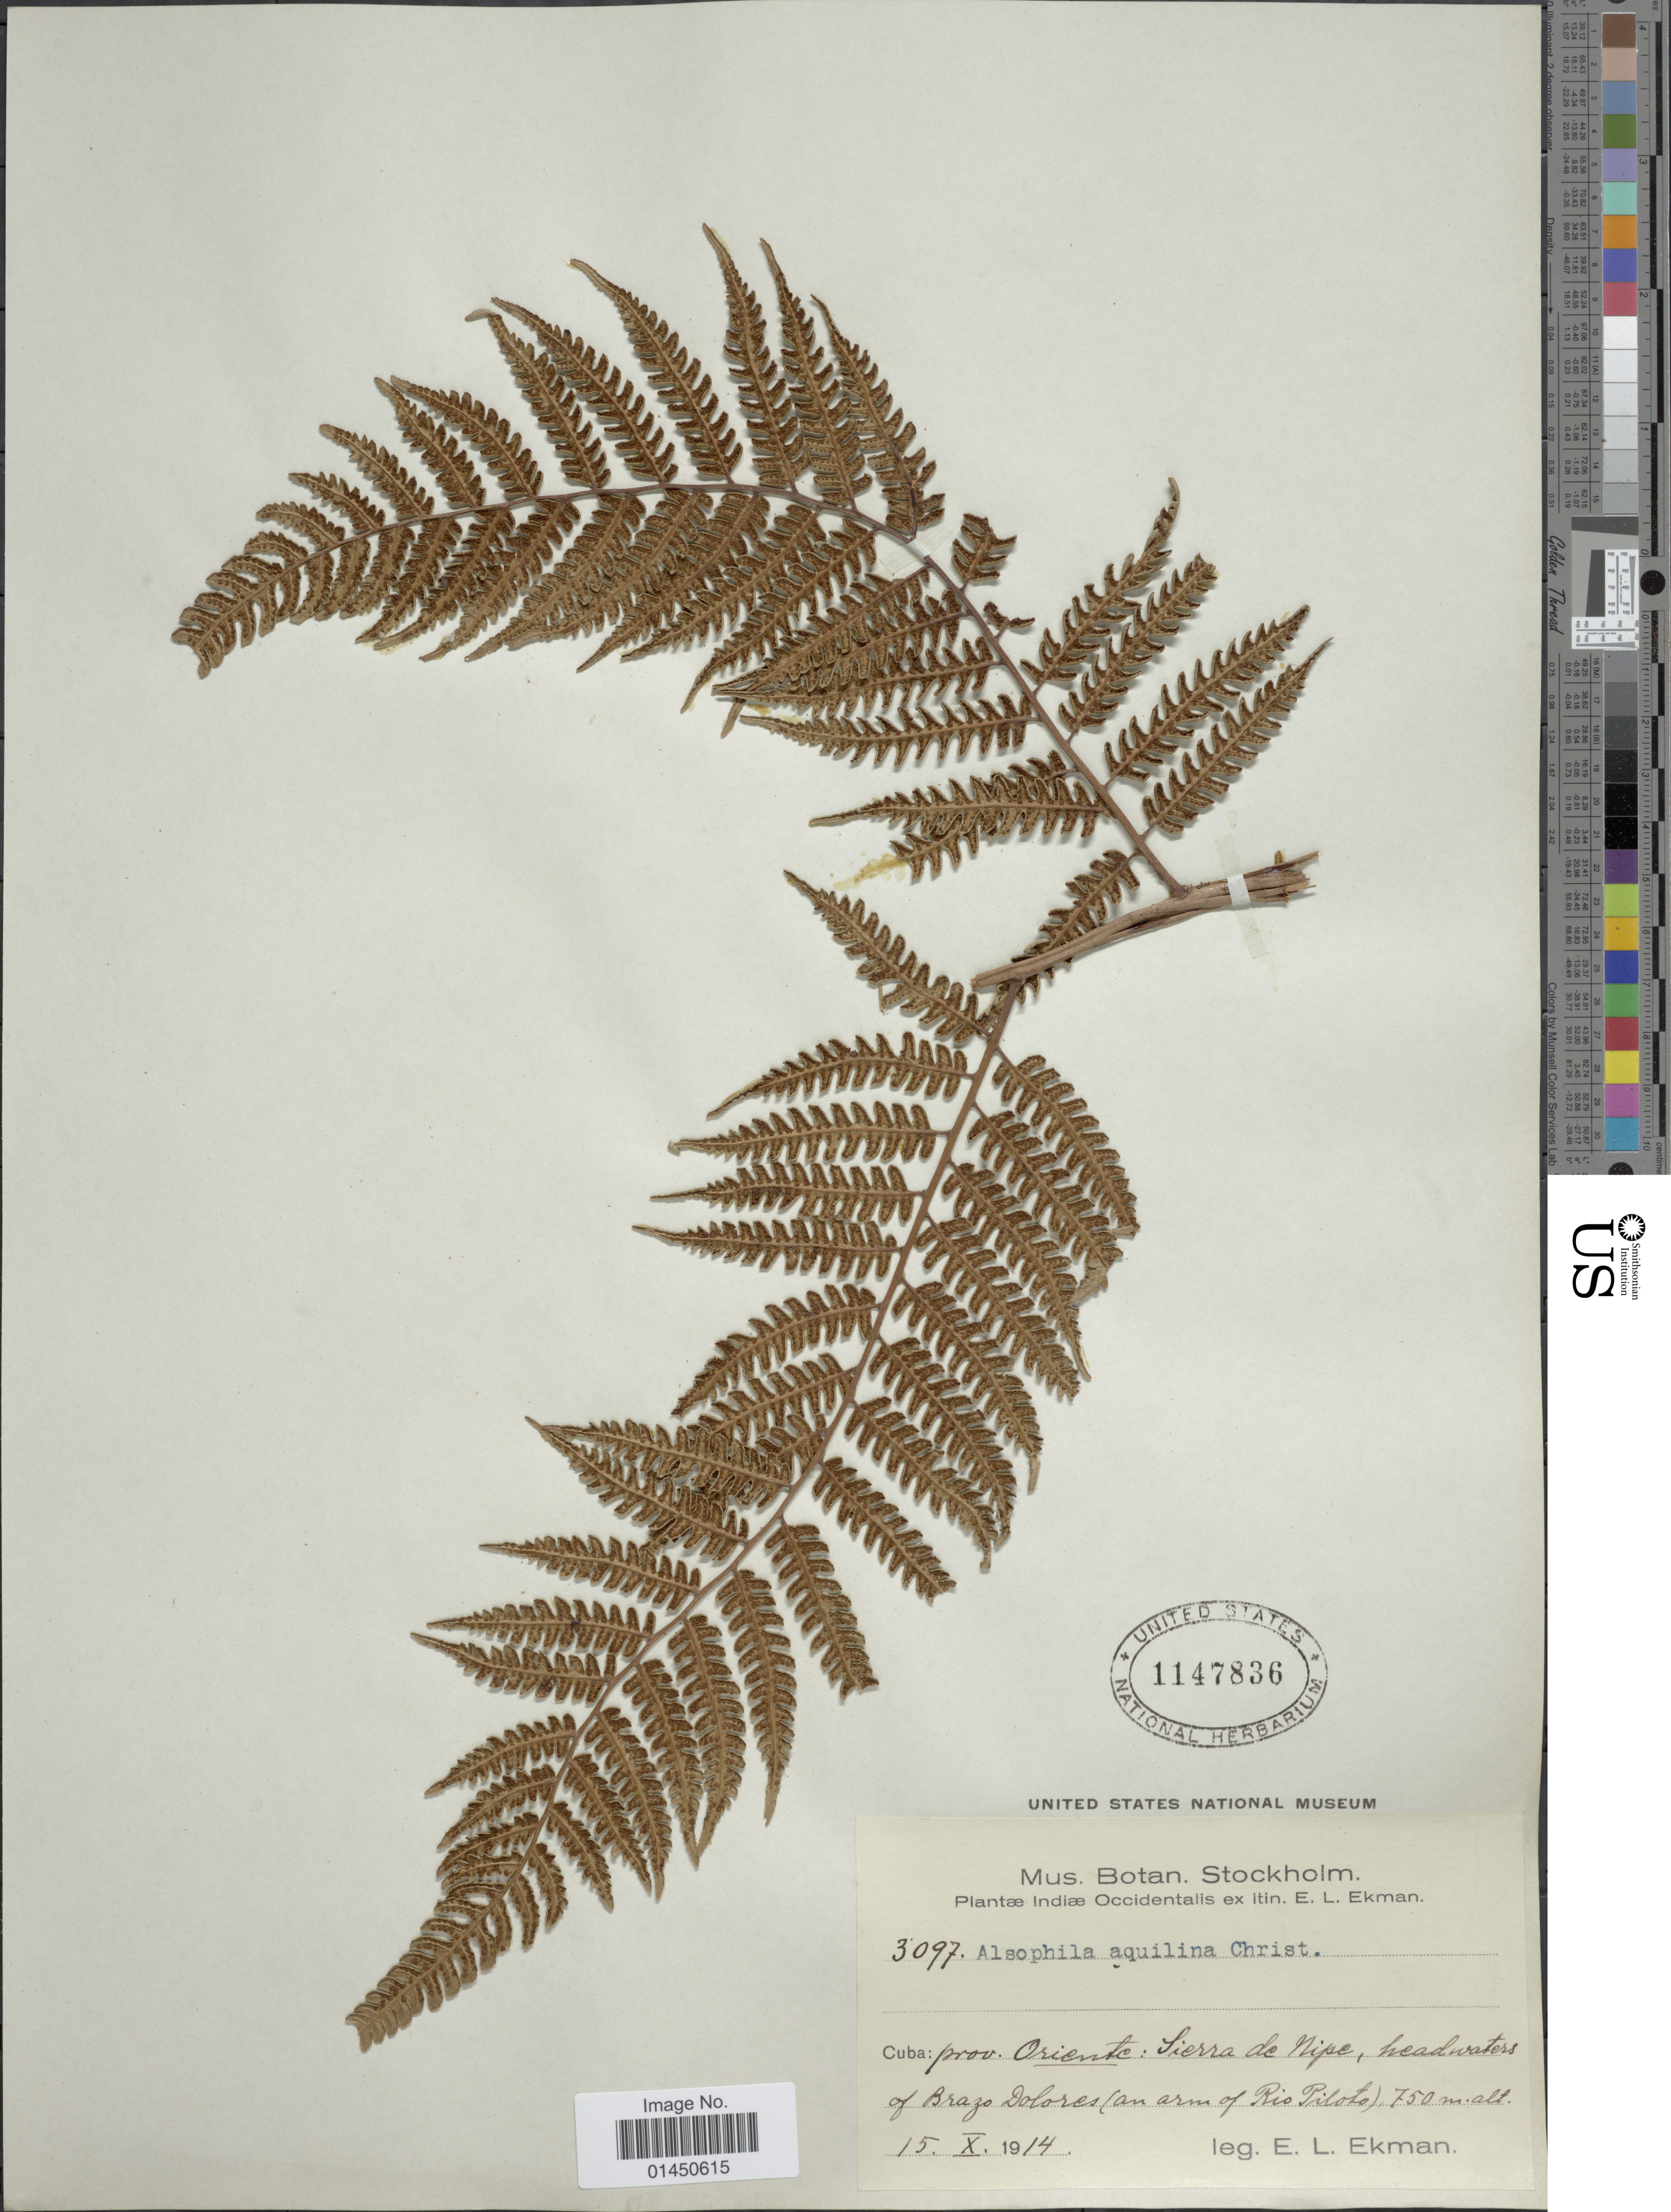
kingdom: Plantae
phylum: Tracheophyta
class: Polypodiopsida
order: Cyatheales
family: Cyatheaceae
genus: Cyathea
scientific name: Cyathea parvula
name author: (Jenman) Domin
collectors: E. L. Ekman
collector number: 3097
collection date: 1914-10-15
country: Cuba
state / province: Oriente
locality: Sierra de Nipe, headwaters of Brage Dolores (an arm of Rio Pitoto), Indiae Occidentalis.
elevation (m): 750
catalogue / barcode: US 1147836